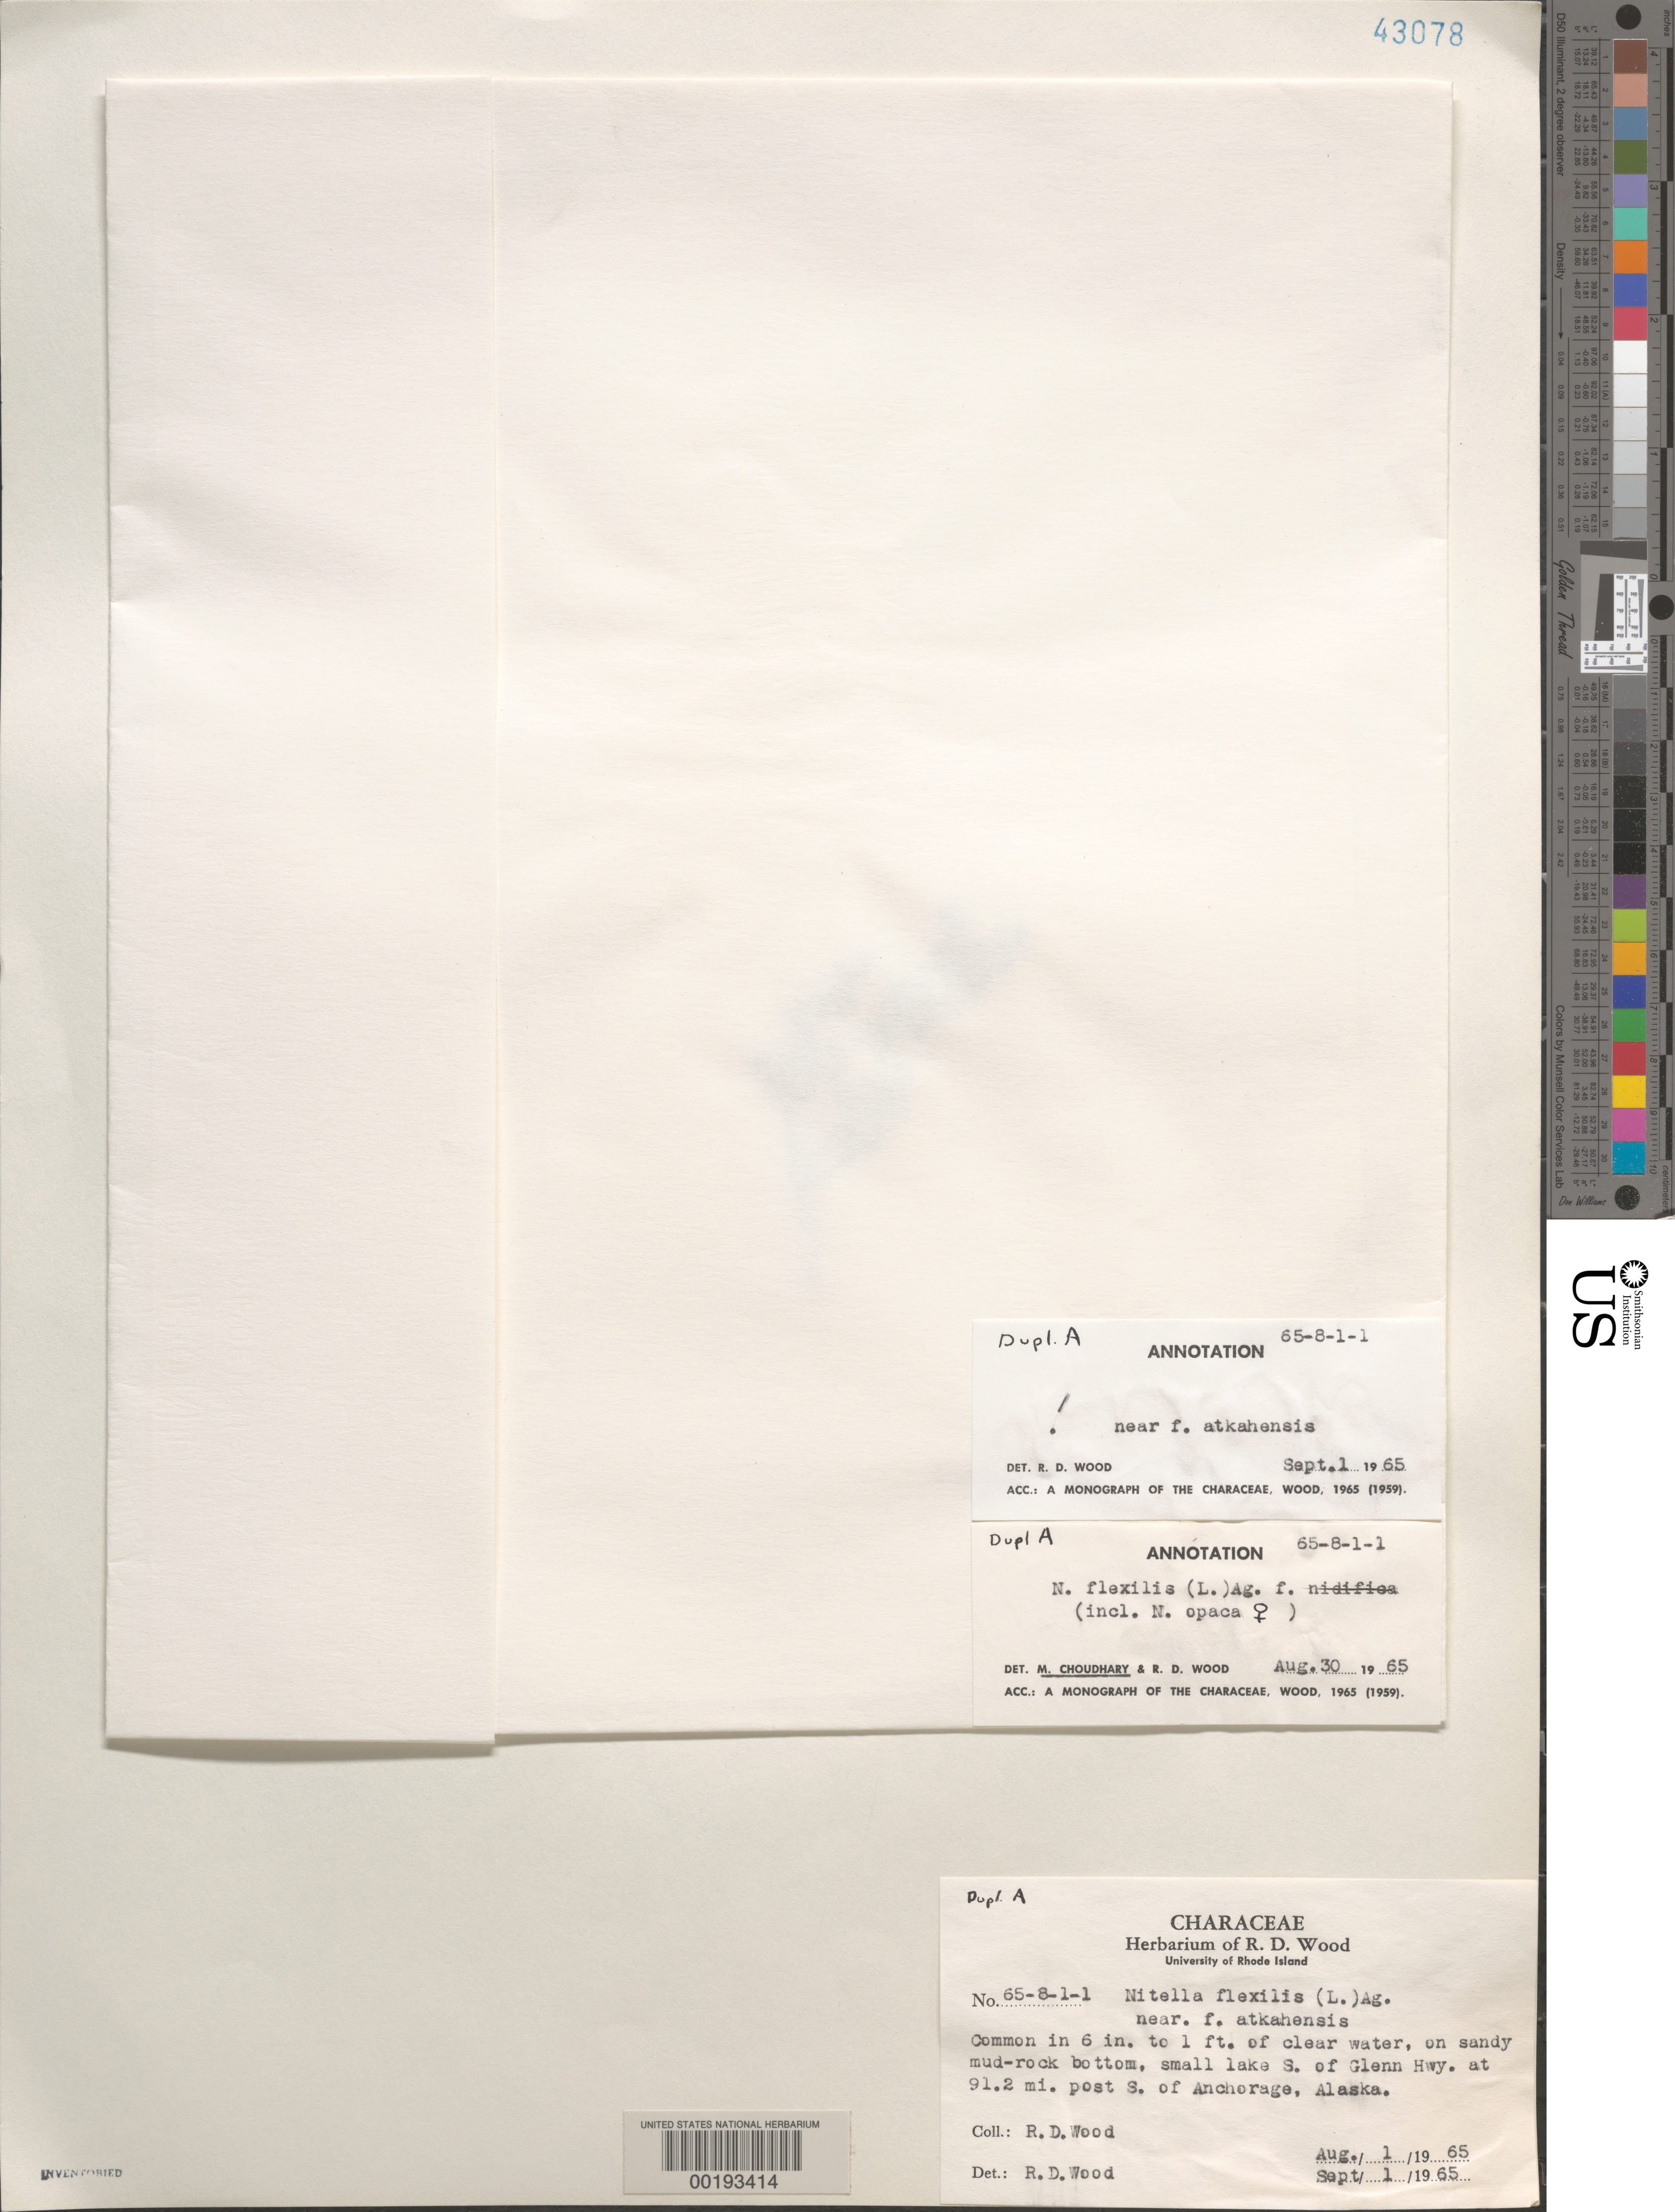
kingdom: Plantae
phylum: Charophyta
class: Charophyceae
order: Charales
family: Characeae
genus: Nitella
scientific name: Nitella flexilis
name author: (L.) C. Agardh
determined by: Wood, R. D.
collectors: R. Wood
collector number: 65-8-1-1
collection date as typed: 01 Aug 1965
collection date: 1965-08-01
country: United States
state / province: Alaska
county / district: Anchorage Division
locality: South of Glenn Highway, milepost 91.2, south of Anchorage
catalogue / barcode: US 43078